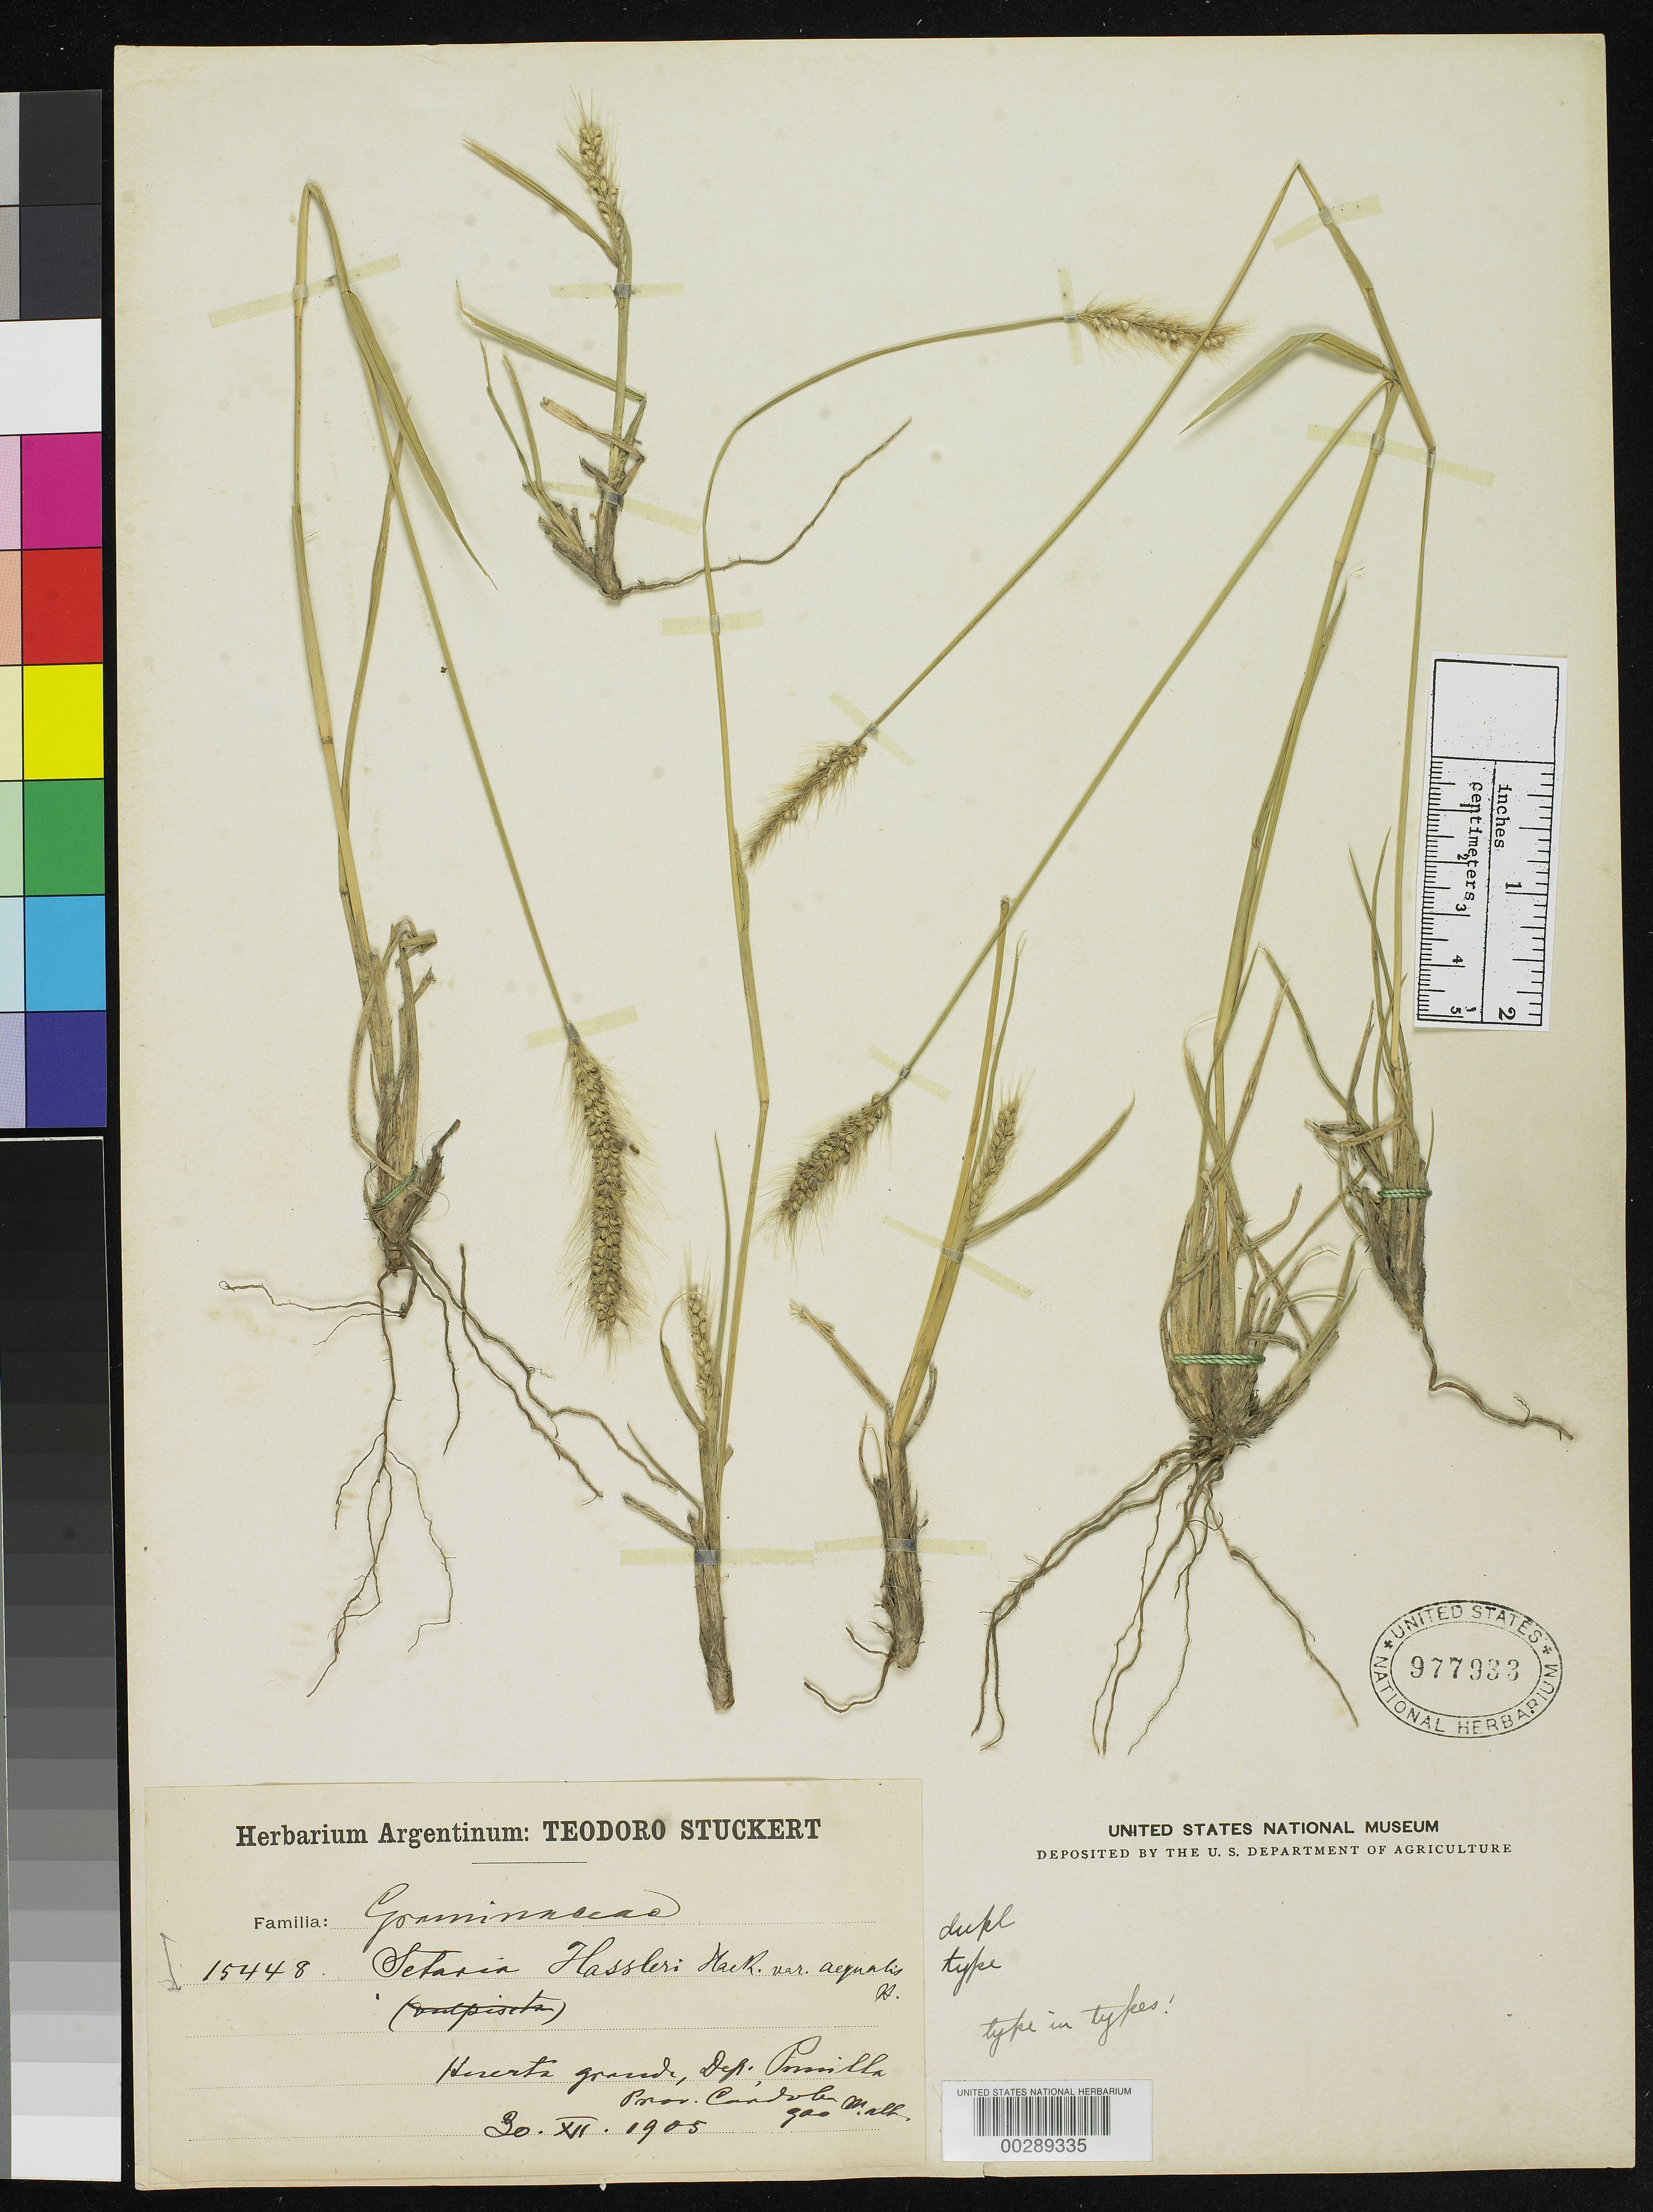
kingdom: Plantae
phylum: Tracheophyta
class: Liliopsida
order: Poales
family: Poaceae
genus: Setaria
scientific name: Setaria hassleri var. aequalis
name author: Hack. in Stuck.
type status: Isotype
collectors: T. Stuckert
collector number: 15448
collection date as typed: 30 Dec 1905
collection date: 1905-12-30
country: Argentina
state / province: Córdoba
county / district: Punilla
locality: Estancia La Berna, Huerte Grande.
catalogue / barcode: US 977933